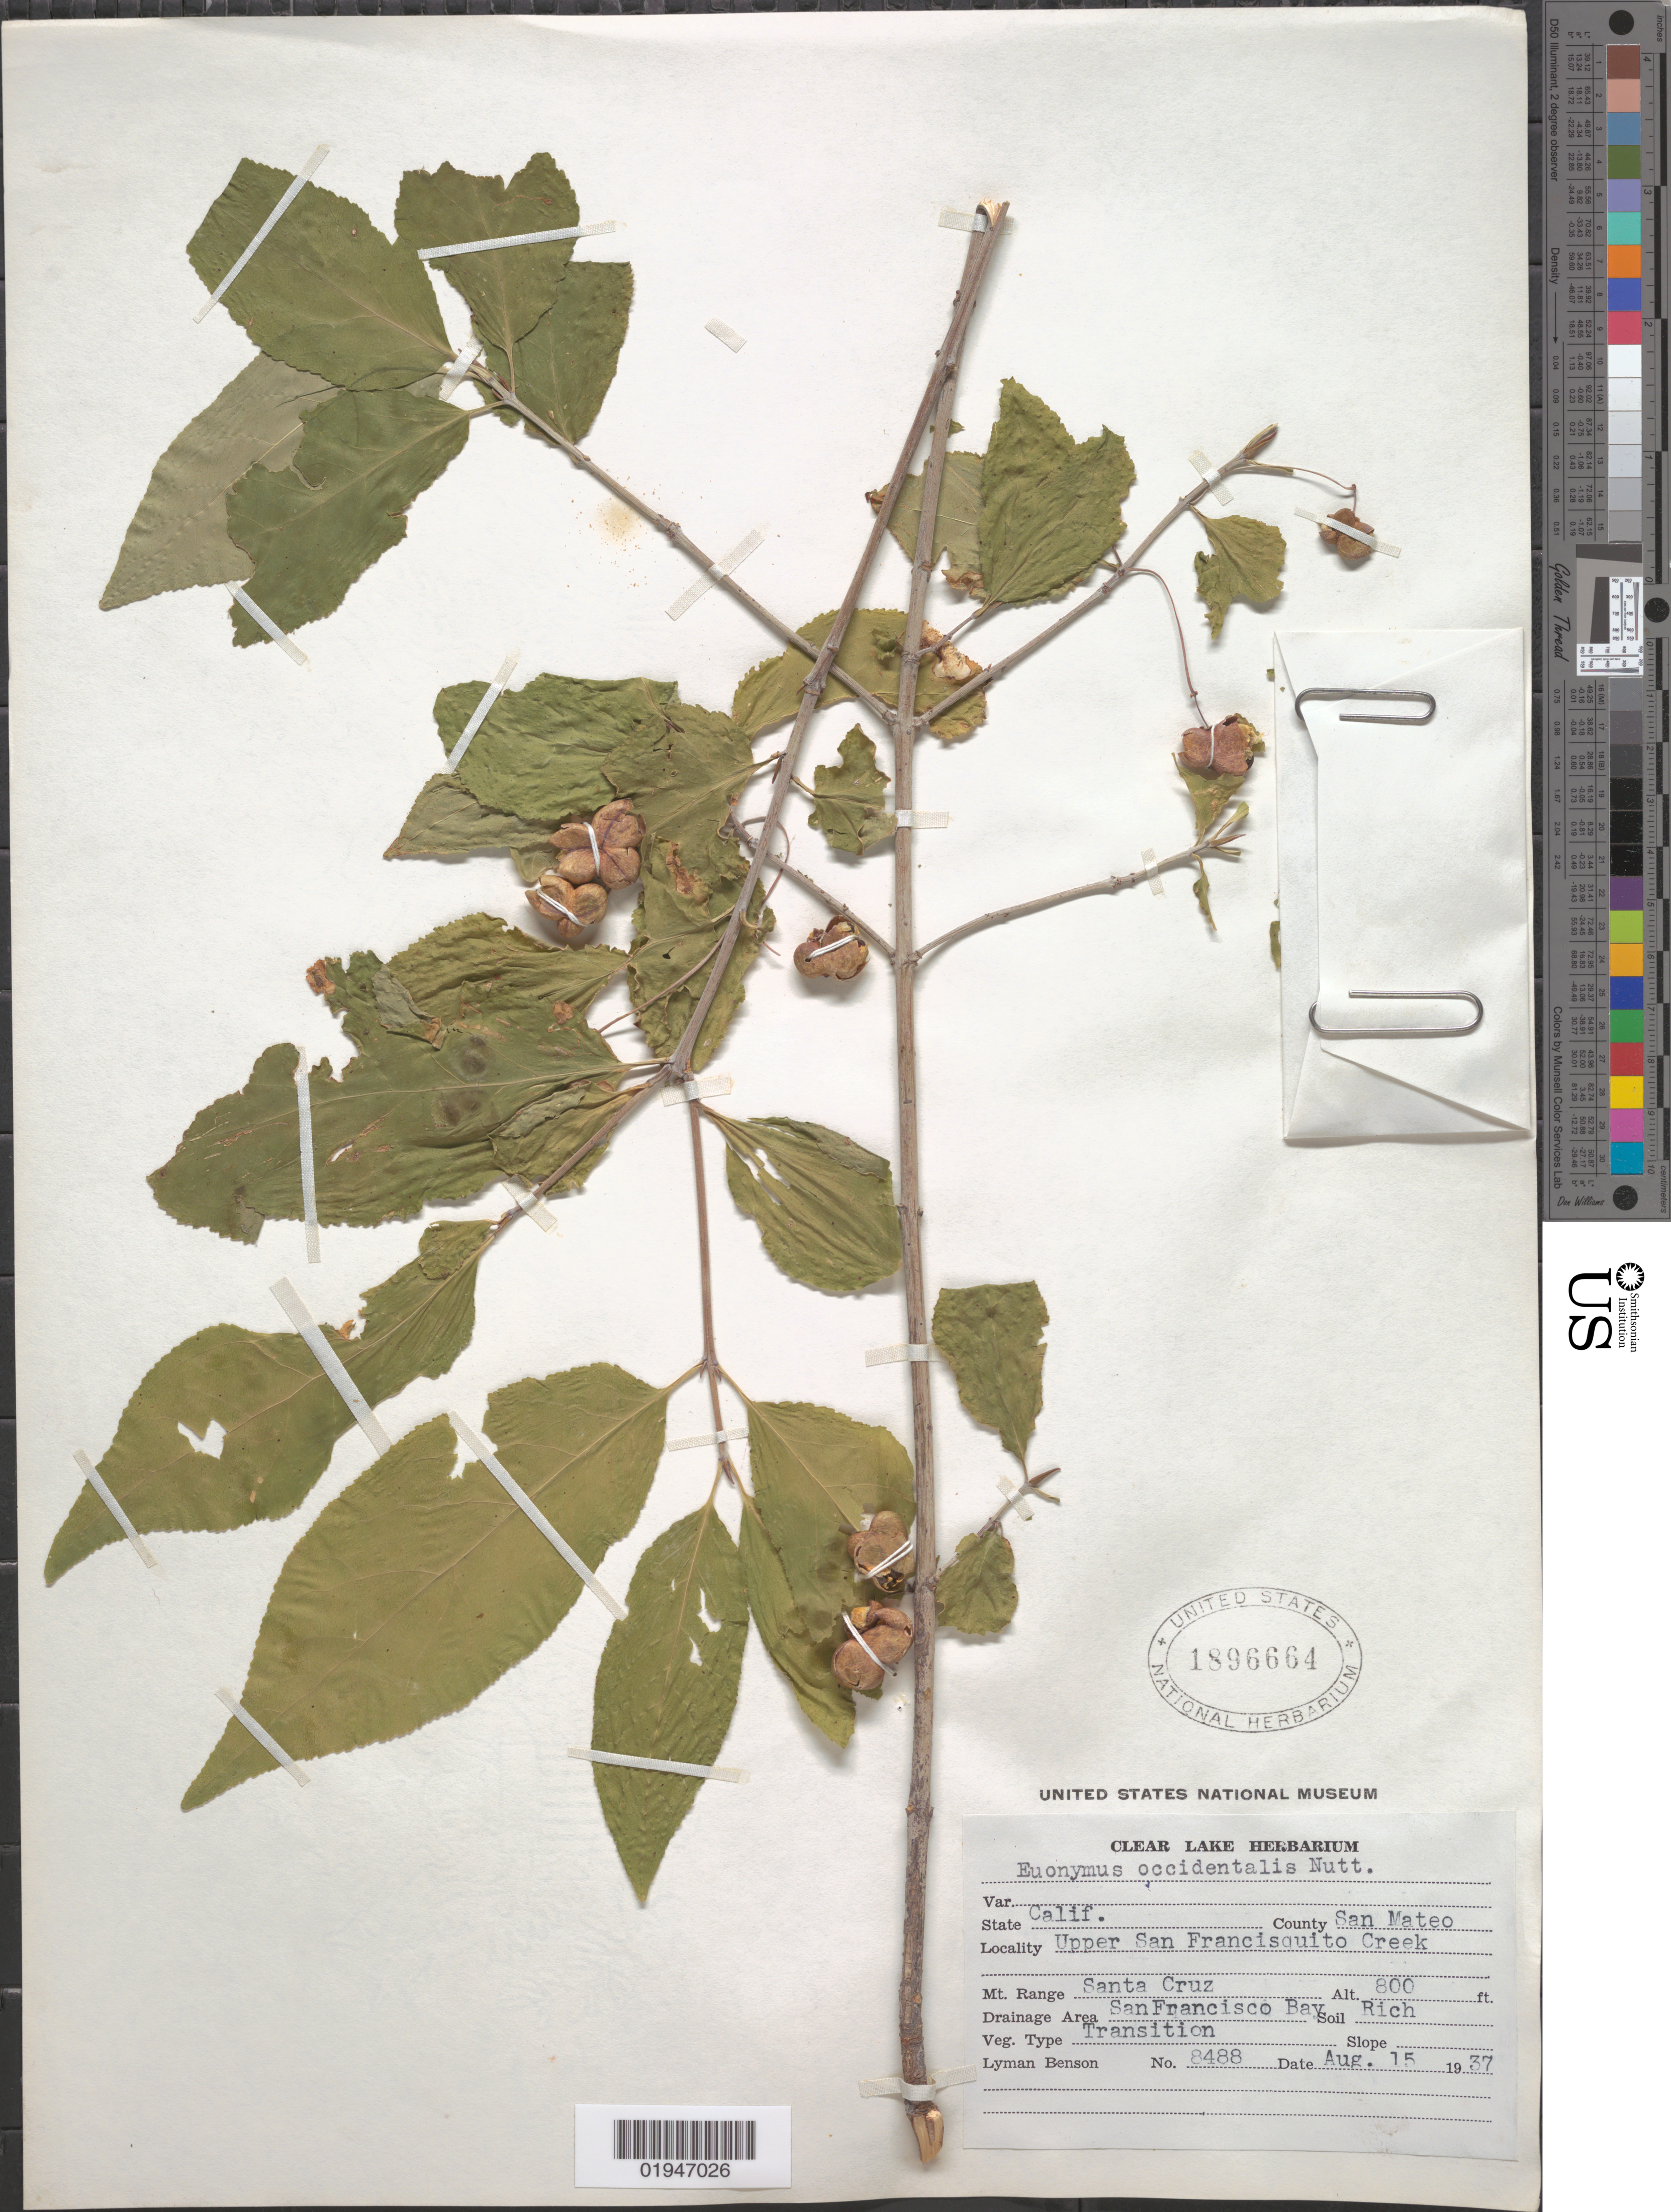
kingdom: Plantae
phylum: Tracheophyta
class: Magnoliopsida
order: Celastrales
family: Celastraceae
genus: Euonymus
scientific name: Euonymus occidentalis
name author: Nutt. ex Torr.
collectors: L. D. Benson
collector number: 8488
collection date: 1937-08-15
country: United States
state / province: California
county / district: San Mateo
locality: Santa Cruz Mt. Upper San Francisquito Creek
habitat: Drainage area: San Francisco Bay. Soil rich. Veg. type transition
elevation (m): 244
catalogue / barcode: US 1896664